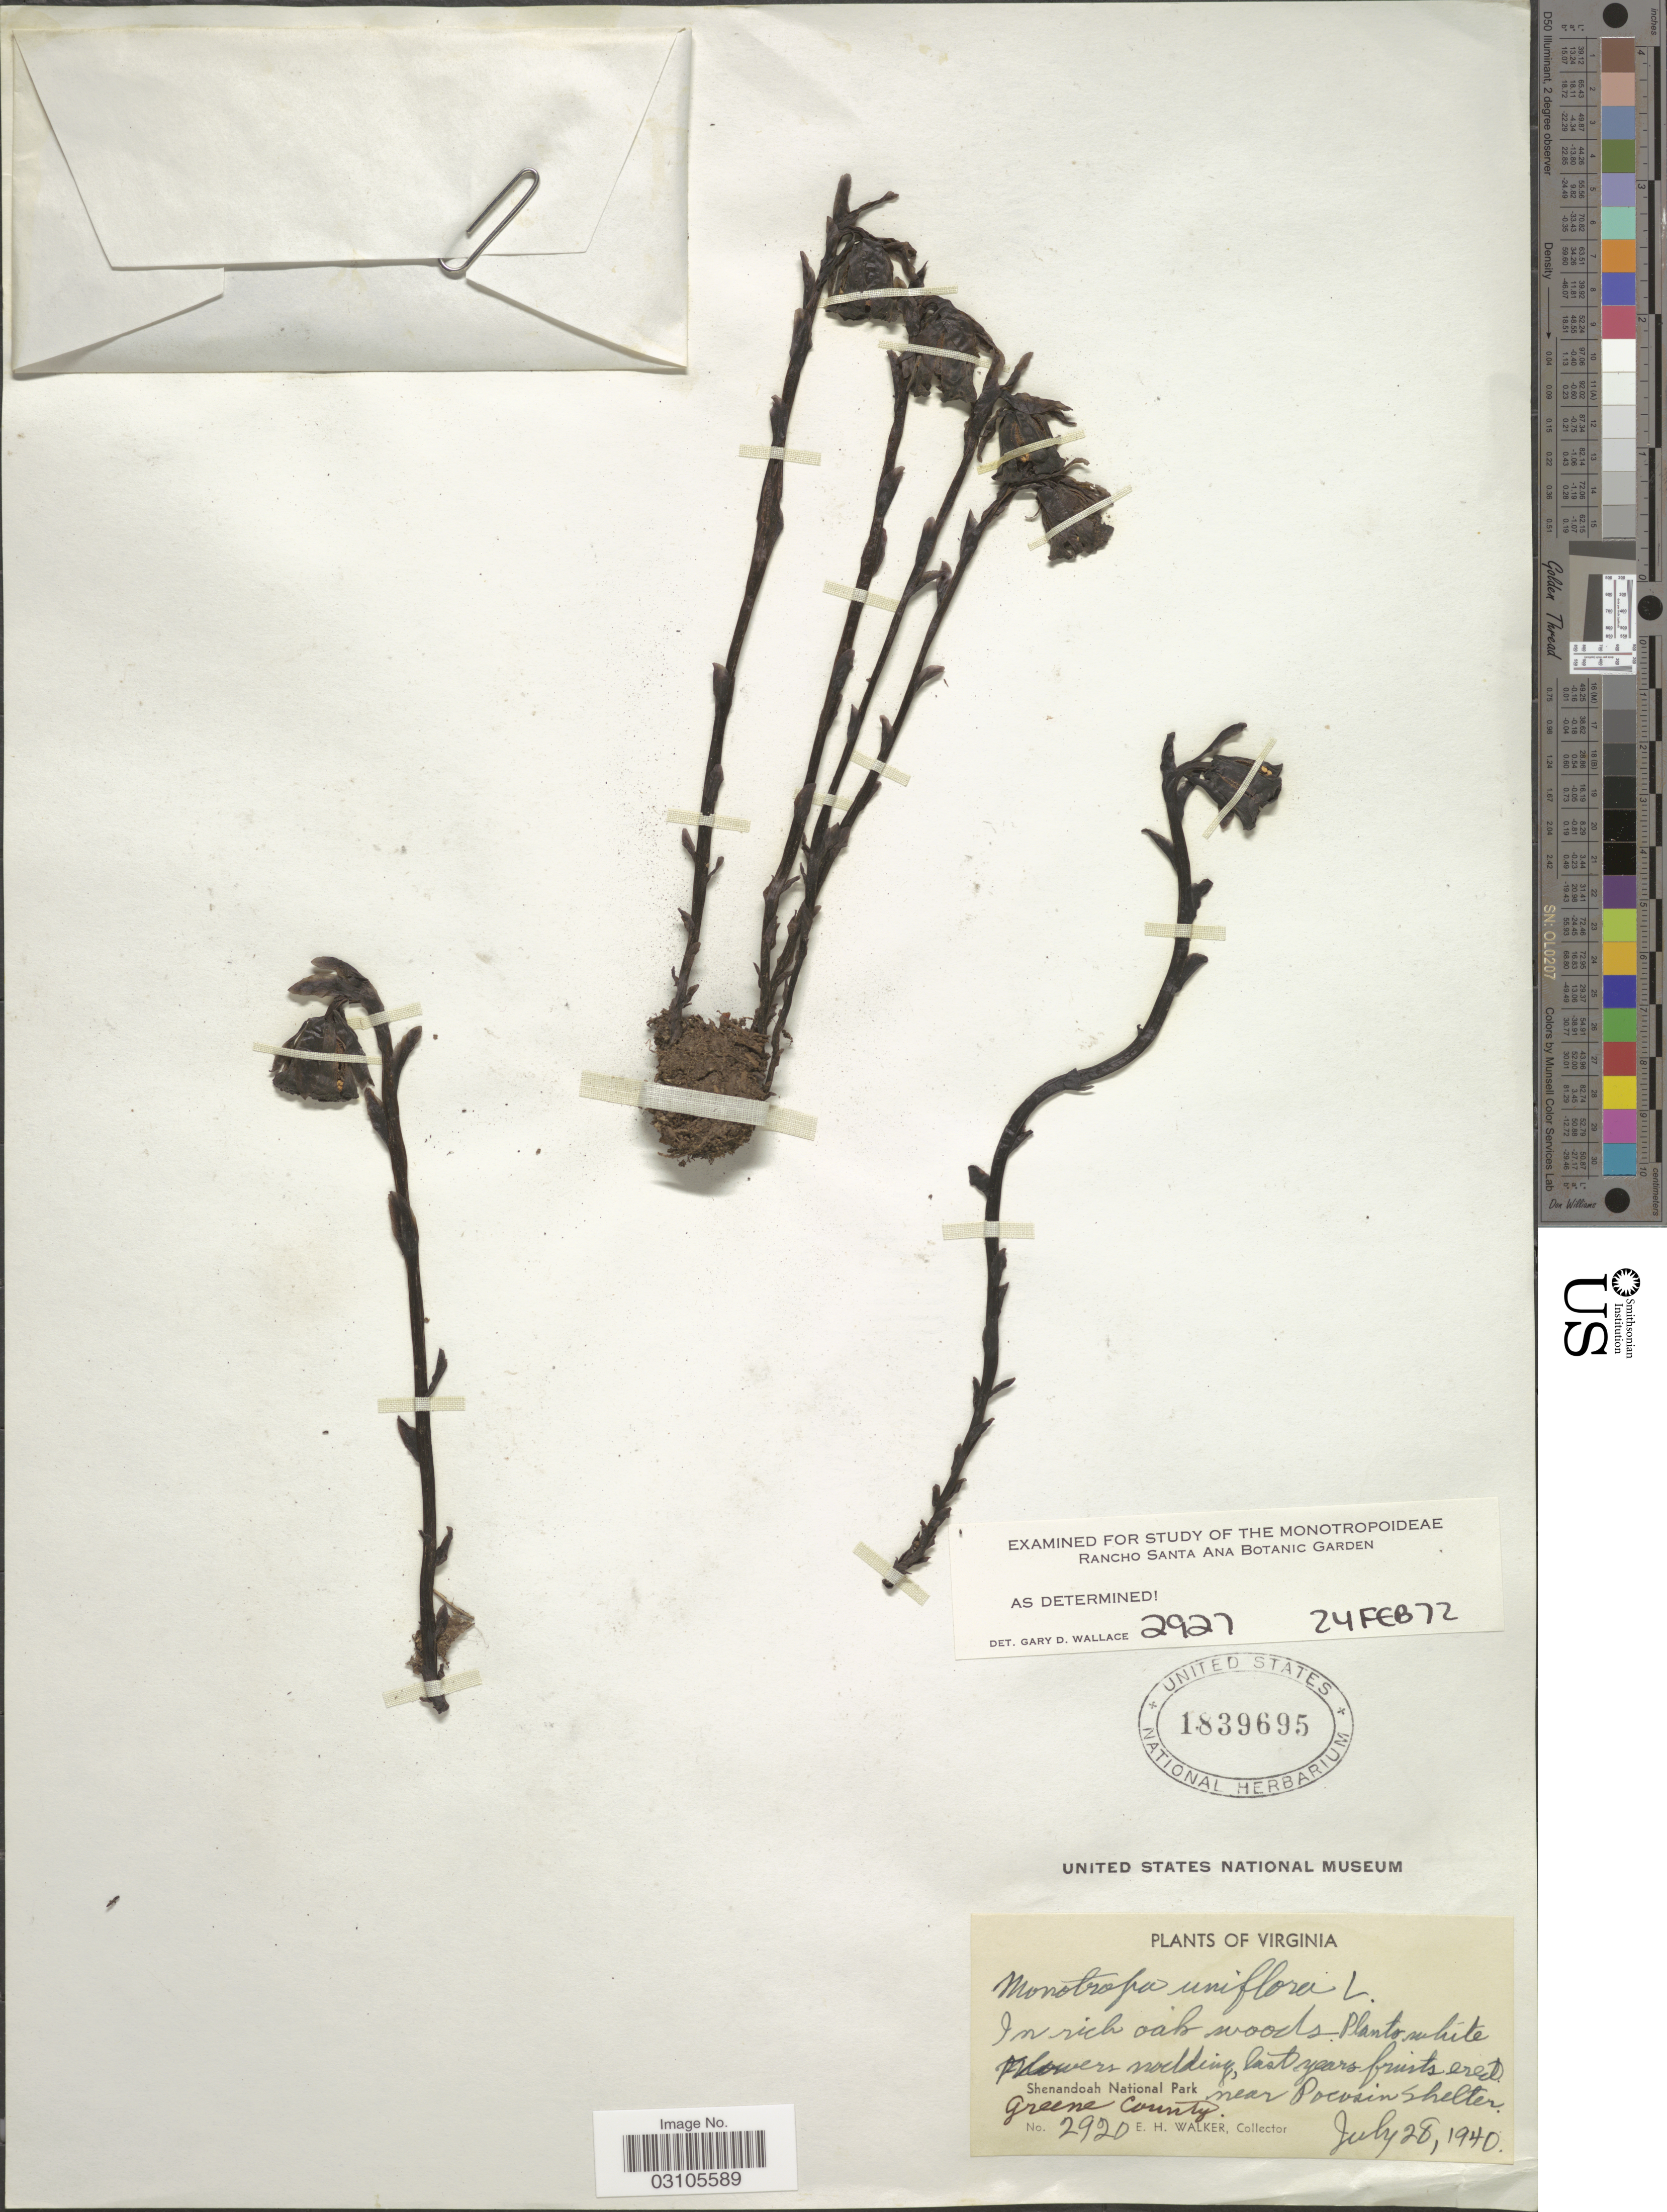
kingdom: Plantae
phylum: Tracheophyta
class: Magnoliopsida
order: Ericales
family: Ericaceae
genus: Monotropa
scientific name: Monotropa uniflora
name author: L.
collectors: E. H. Walker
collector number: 2920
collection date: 1940-07-28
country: United States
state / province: Virginia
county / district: Greene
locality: Shenandoah National Park, near Pocosin Shelter. Greene County.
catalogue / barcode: US 1839695